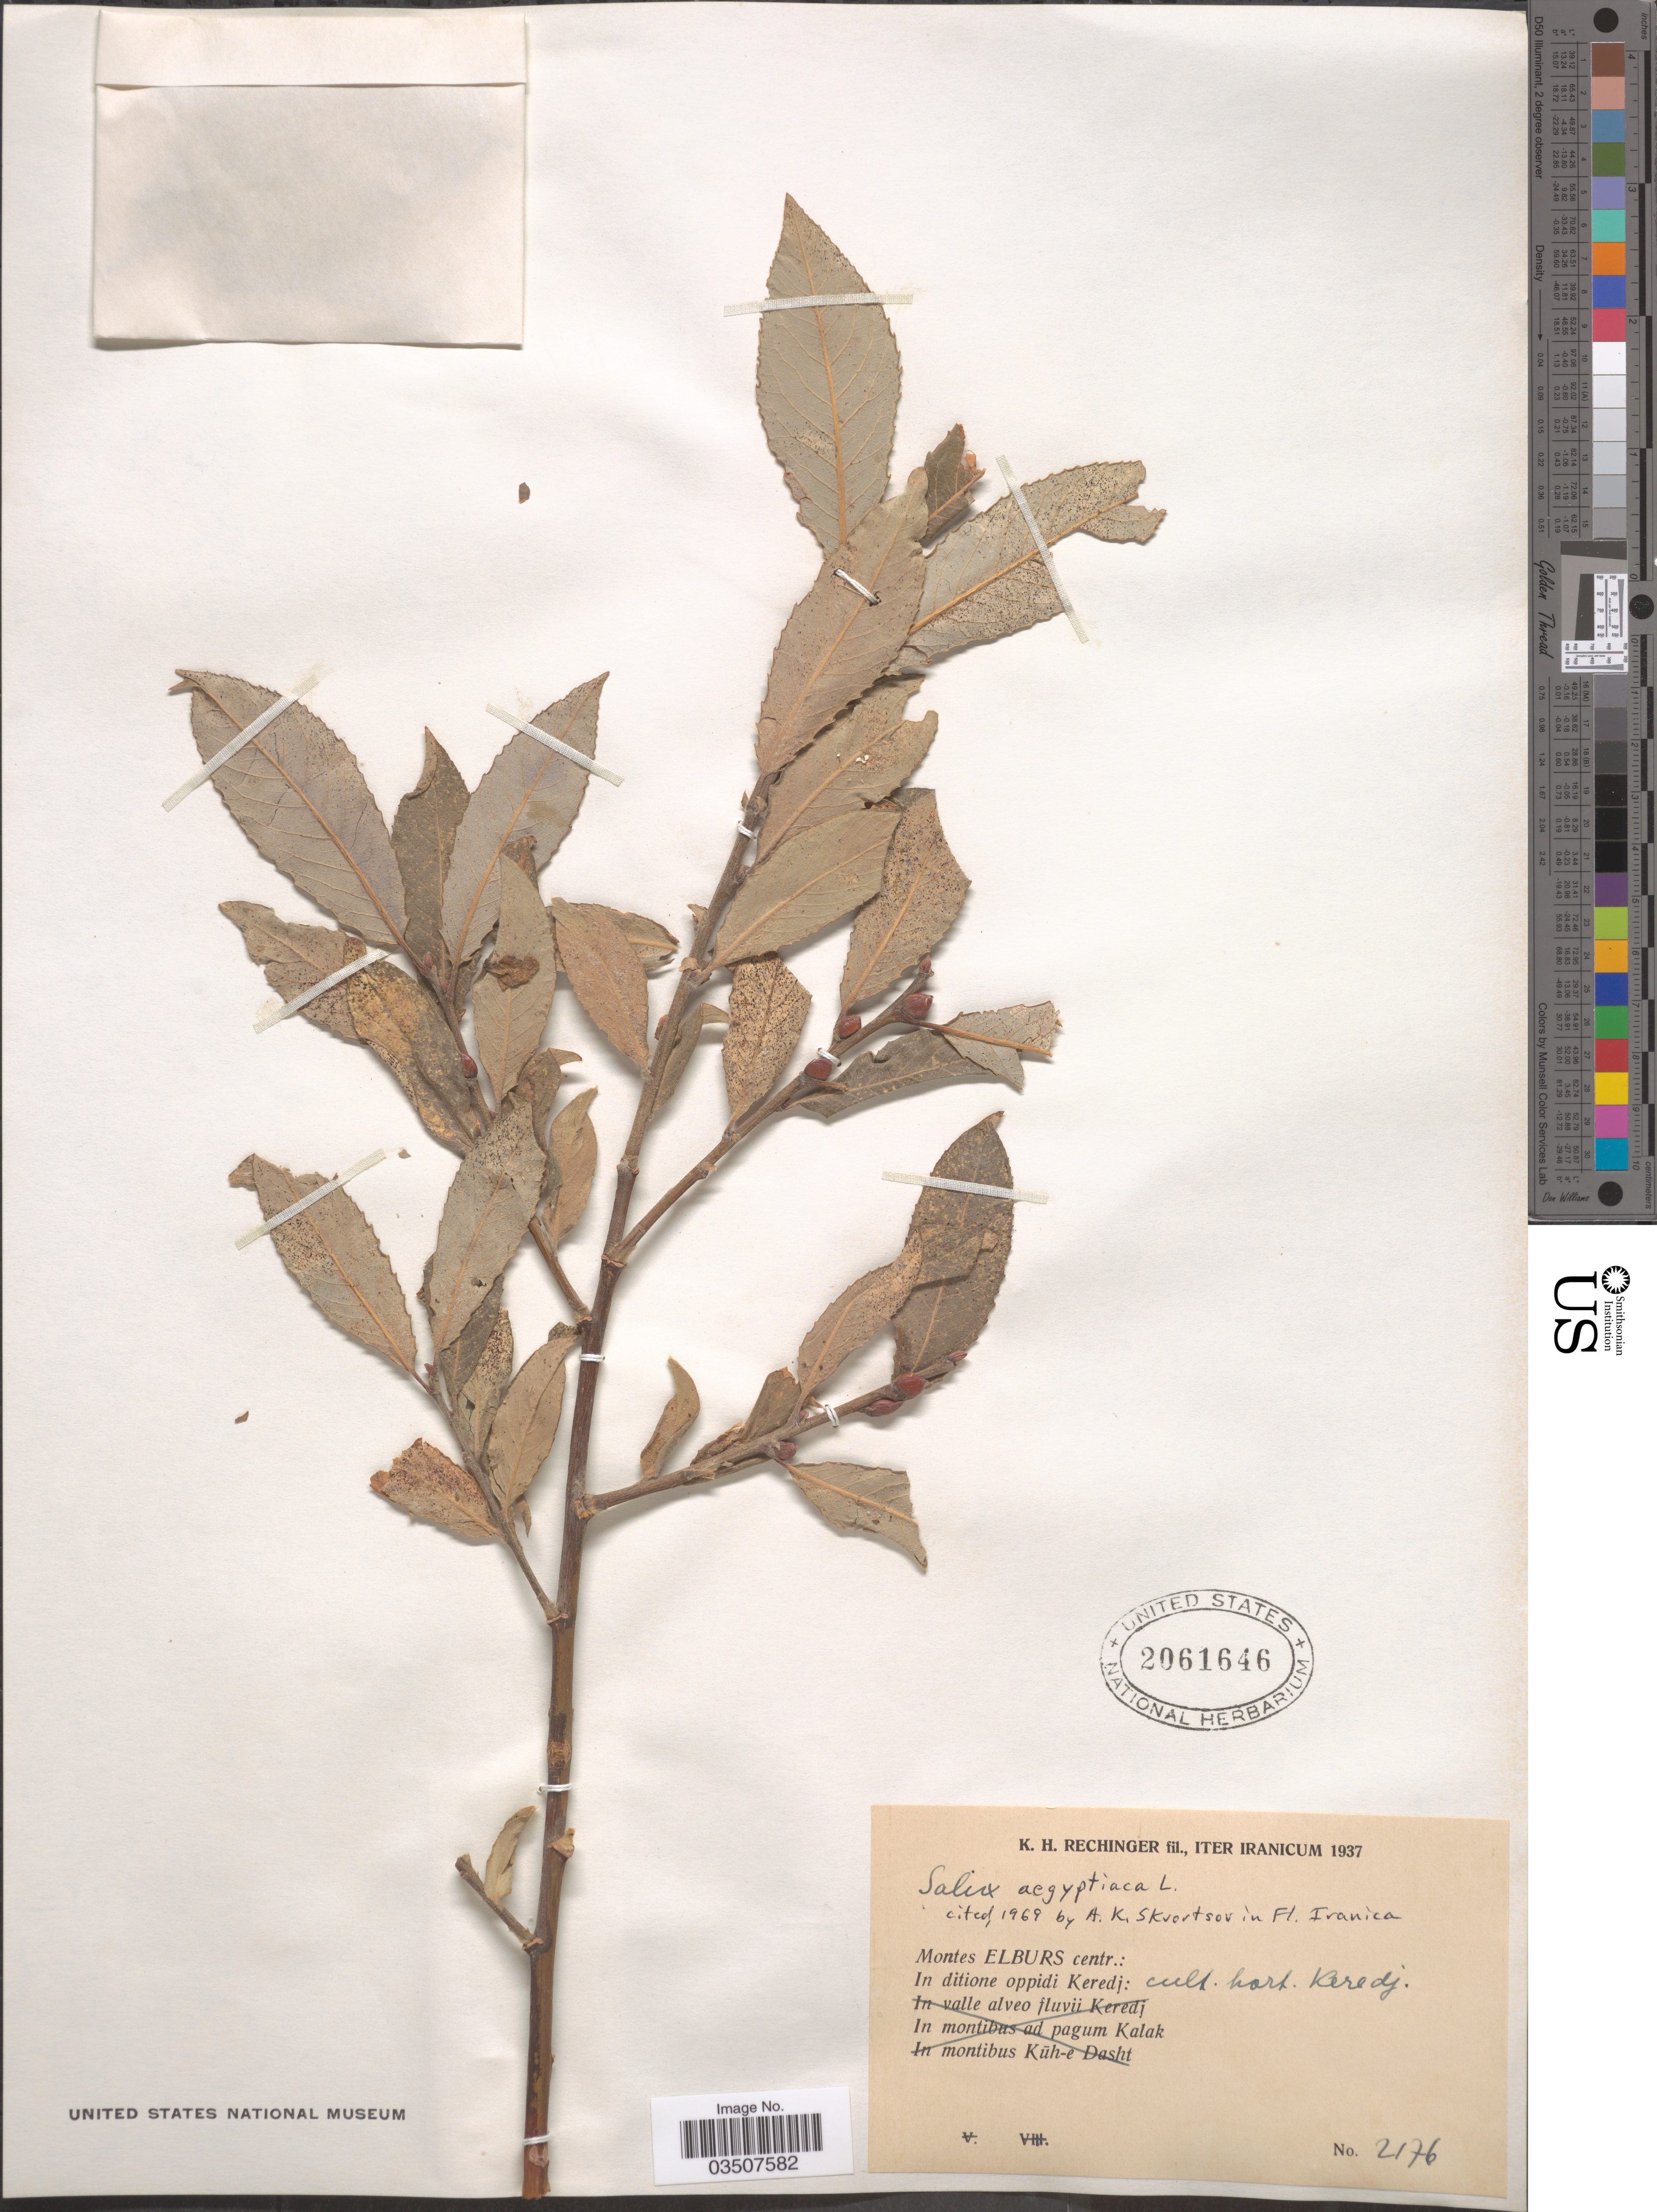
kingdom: Plantae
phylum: Tracheophyta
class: Magnoliopsida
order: Malpighiales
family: Salicaceae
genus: Salix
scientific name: Salix aegyptiaca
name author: L.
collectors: K. H. Rechinger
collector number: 2176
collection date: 1937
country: Iran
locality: Montes Elburs centr.: In ditione oppidi Keredj: cult. hort. Keredj.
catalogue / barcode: US 2061646